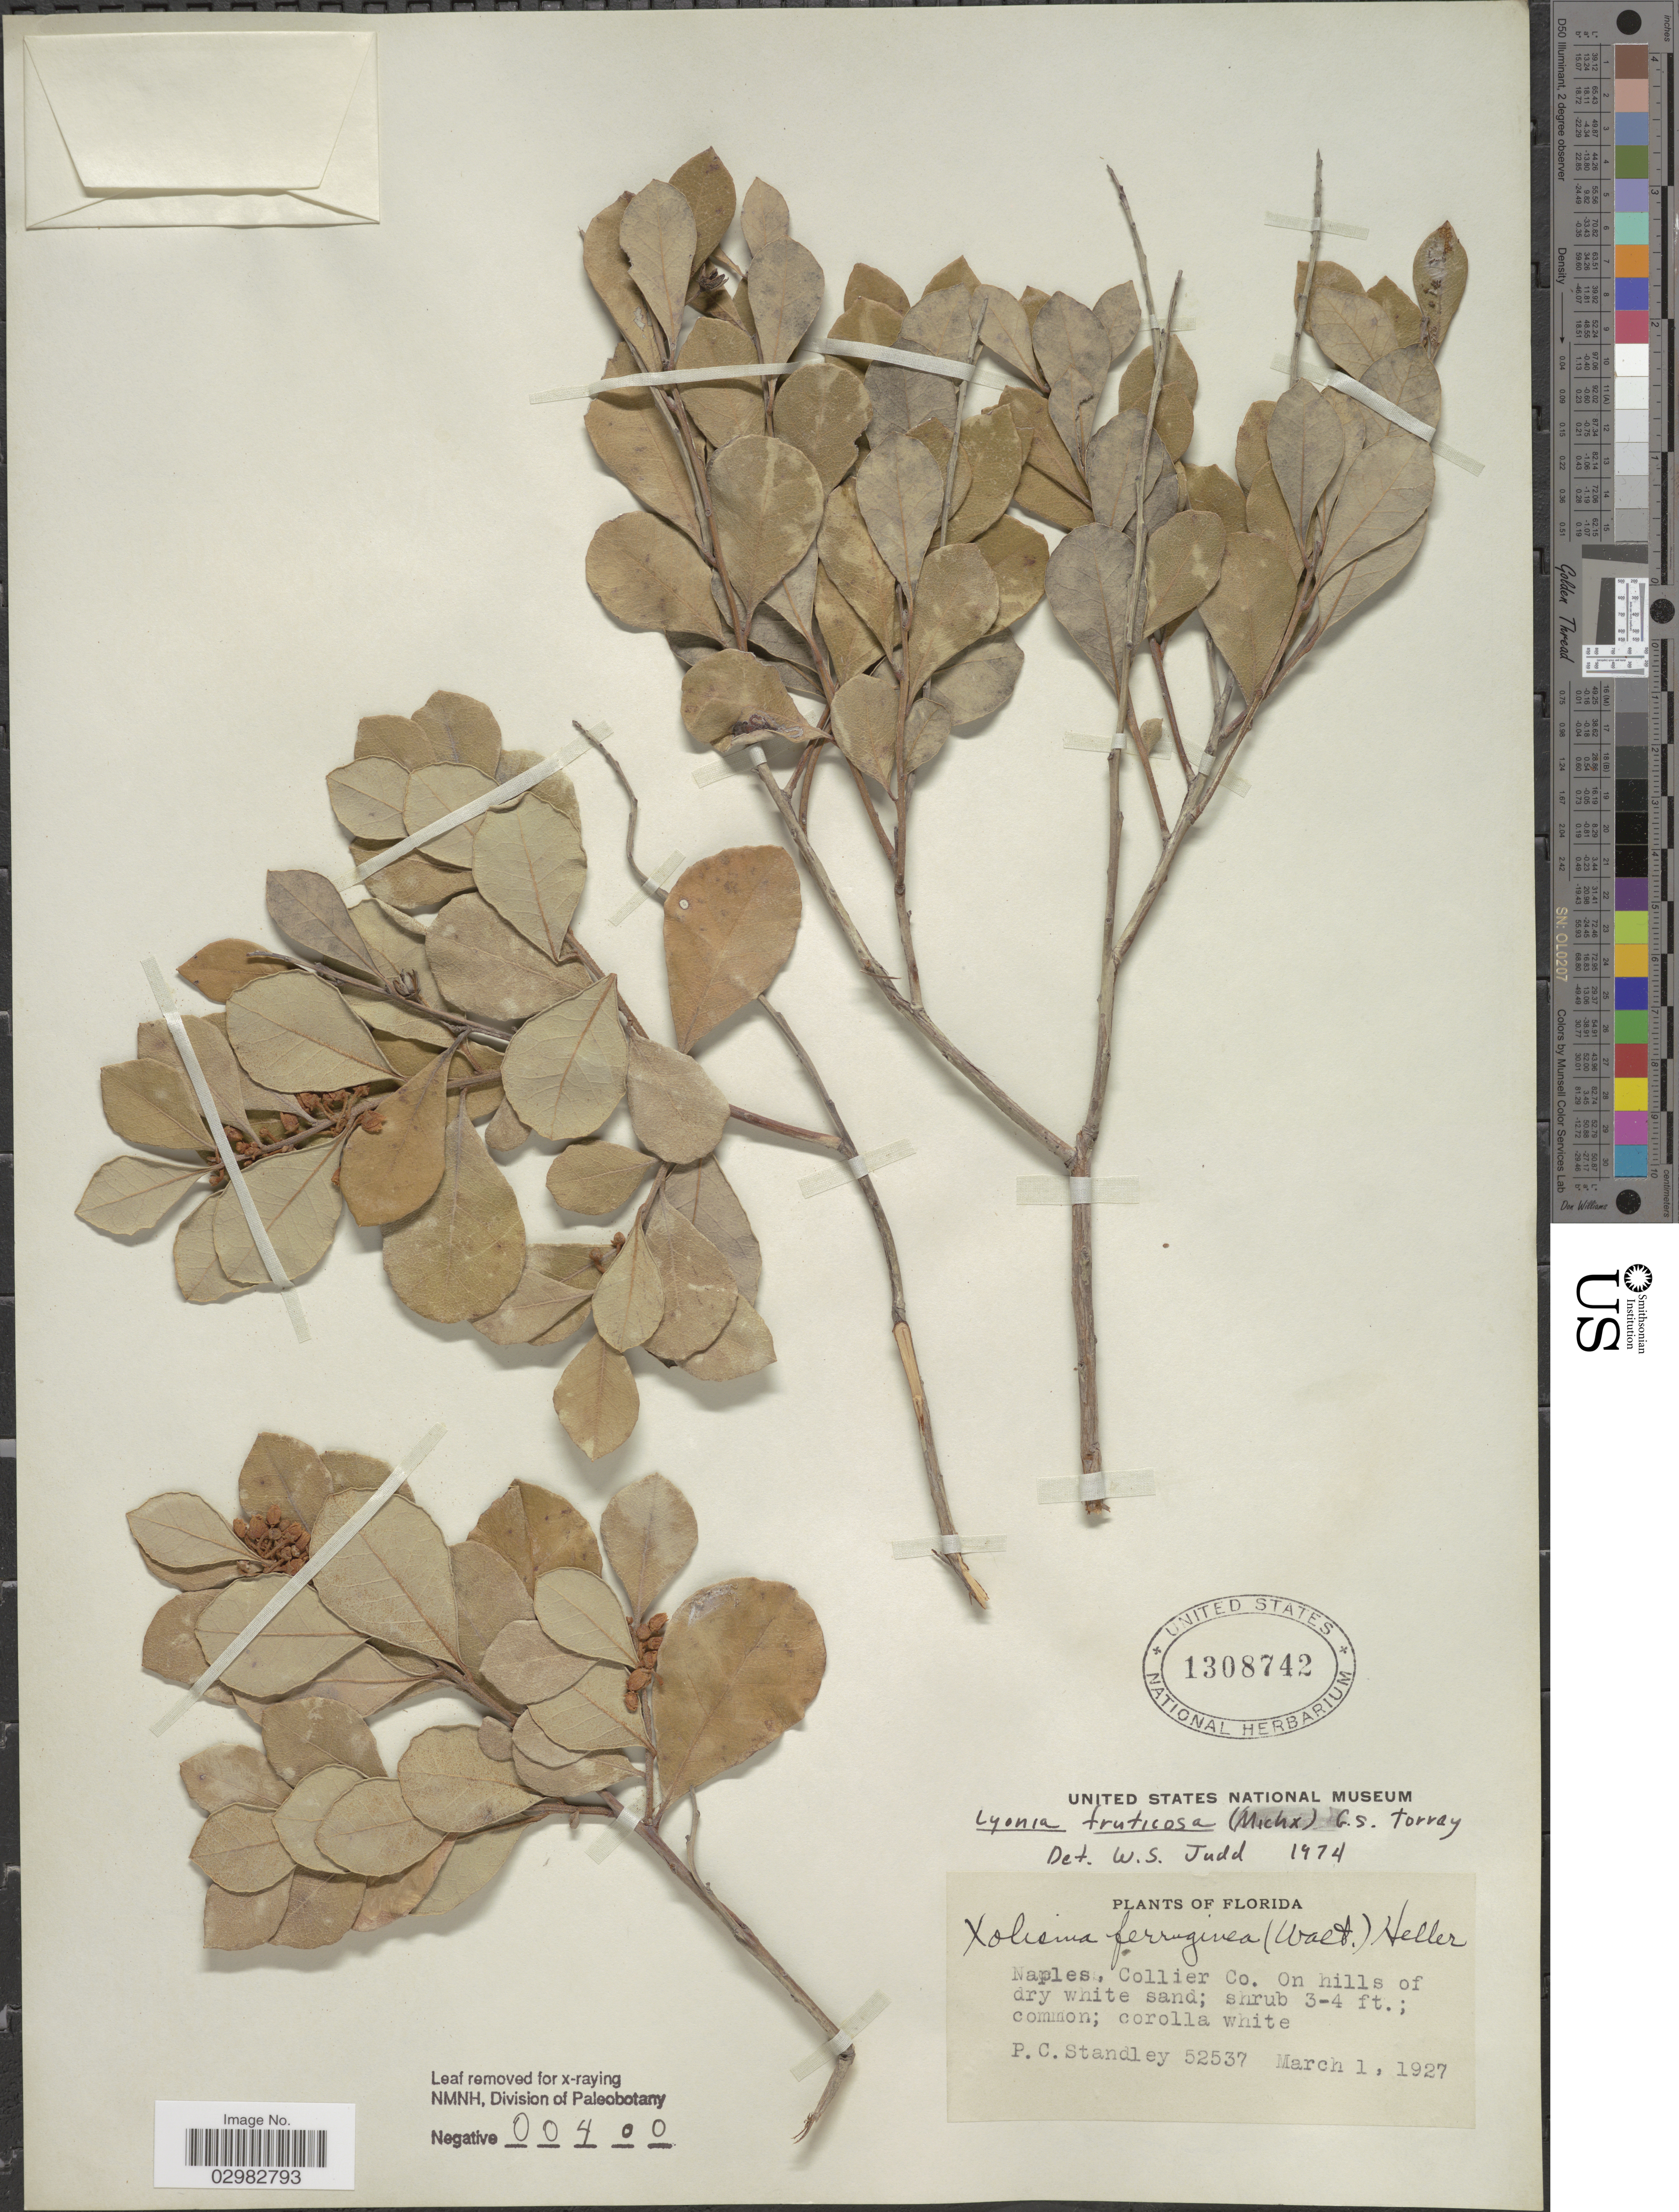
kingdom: Plantae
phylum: Tracheophyta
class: Magnoliopsida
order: Ericales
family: Ericaceae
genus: Lyonia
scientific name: Lyonia fruticosa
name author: (Michx.) G.S. Torr.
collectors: P. C. Standley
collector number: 52537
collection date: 1927-03-01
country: United States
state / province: Florida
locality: Naples, Collier Co.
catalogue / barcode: US 1308742